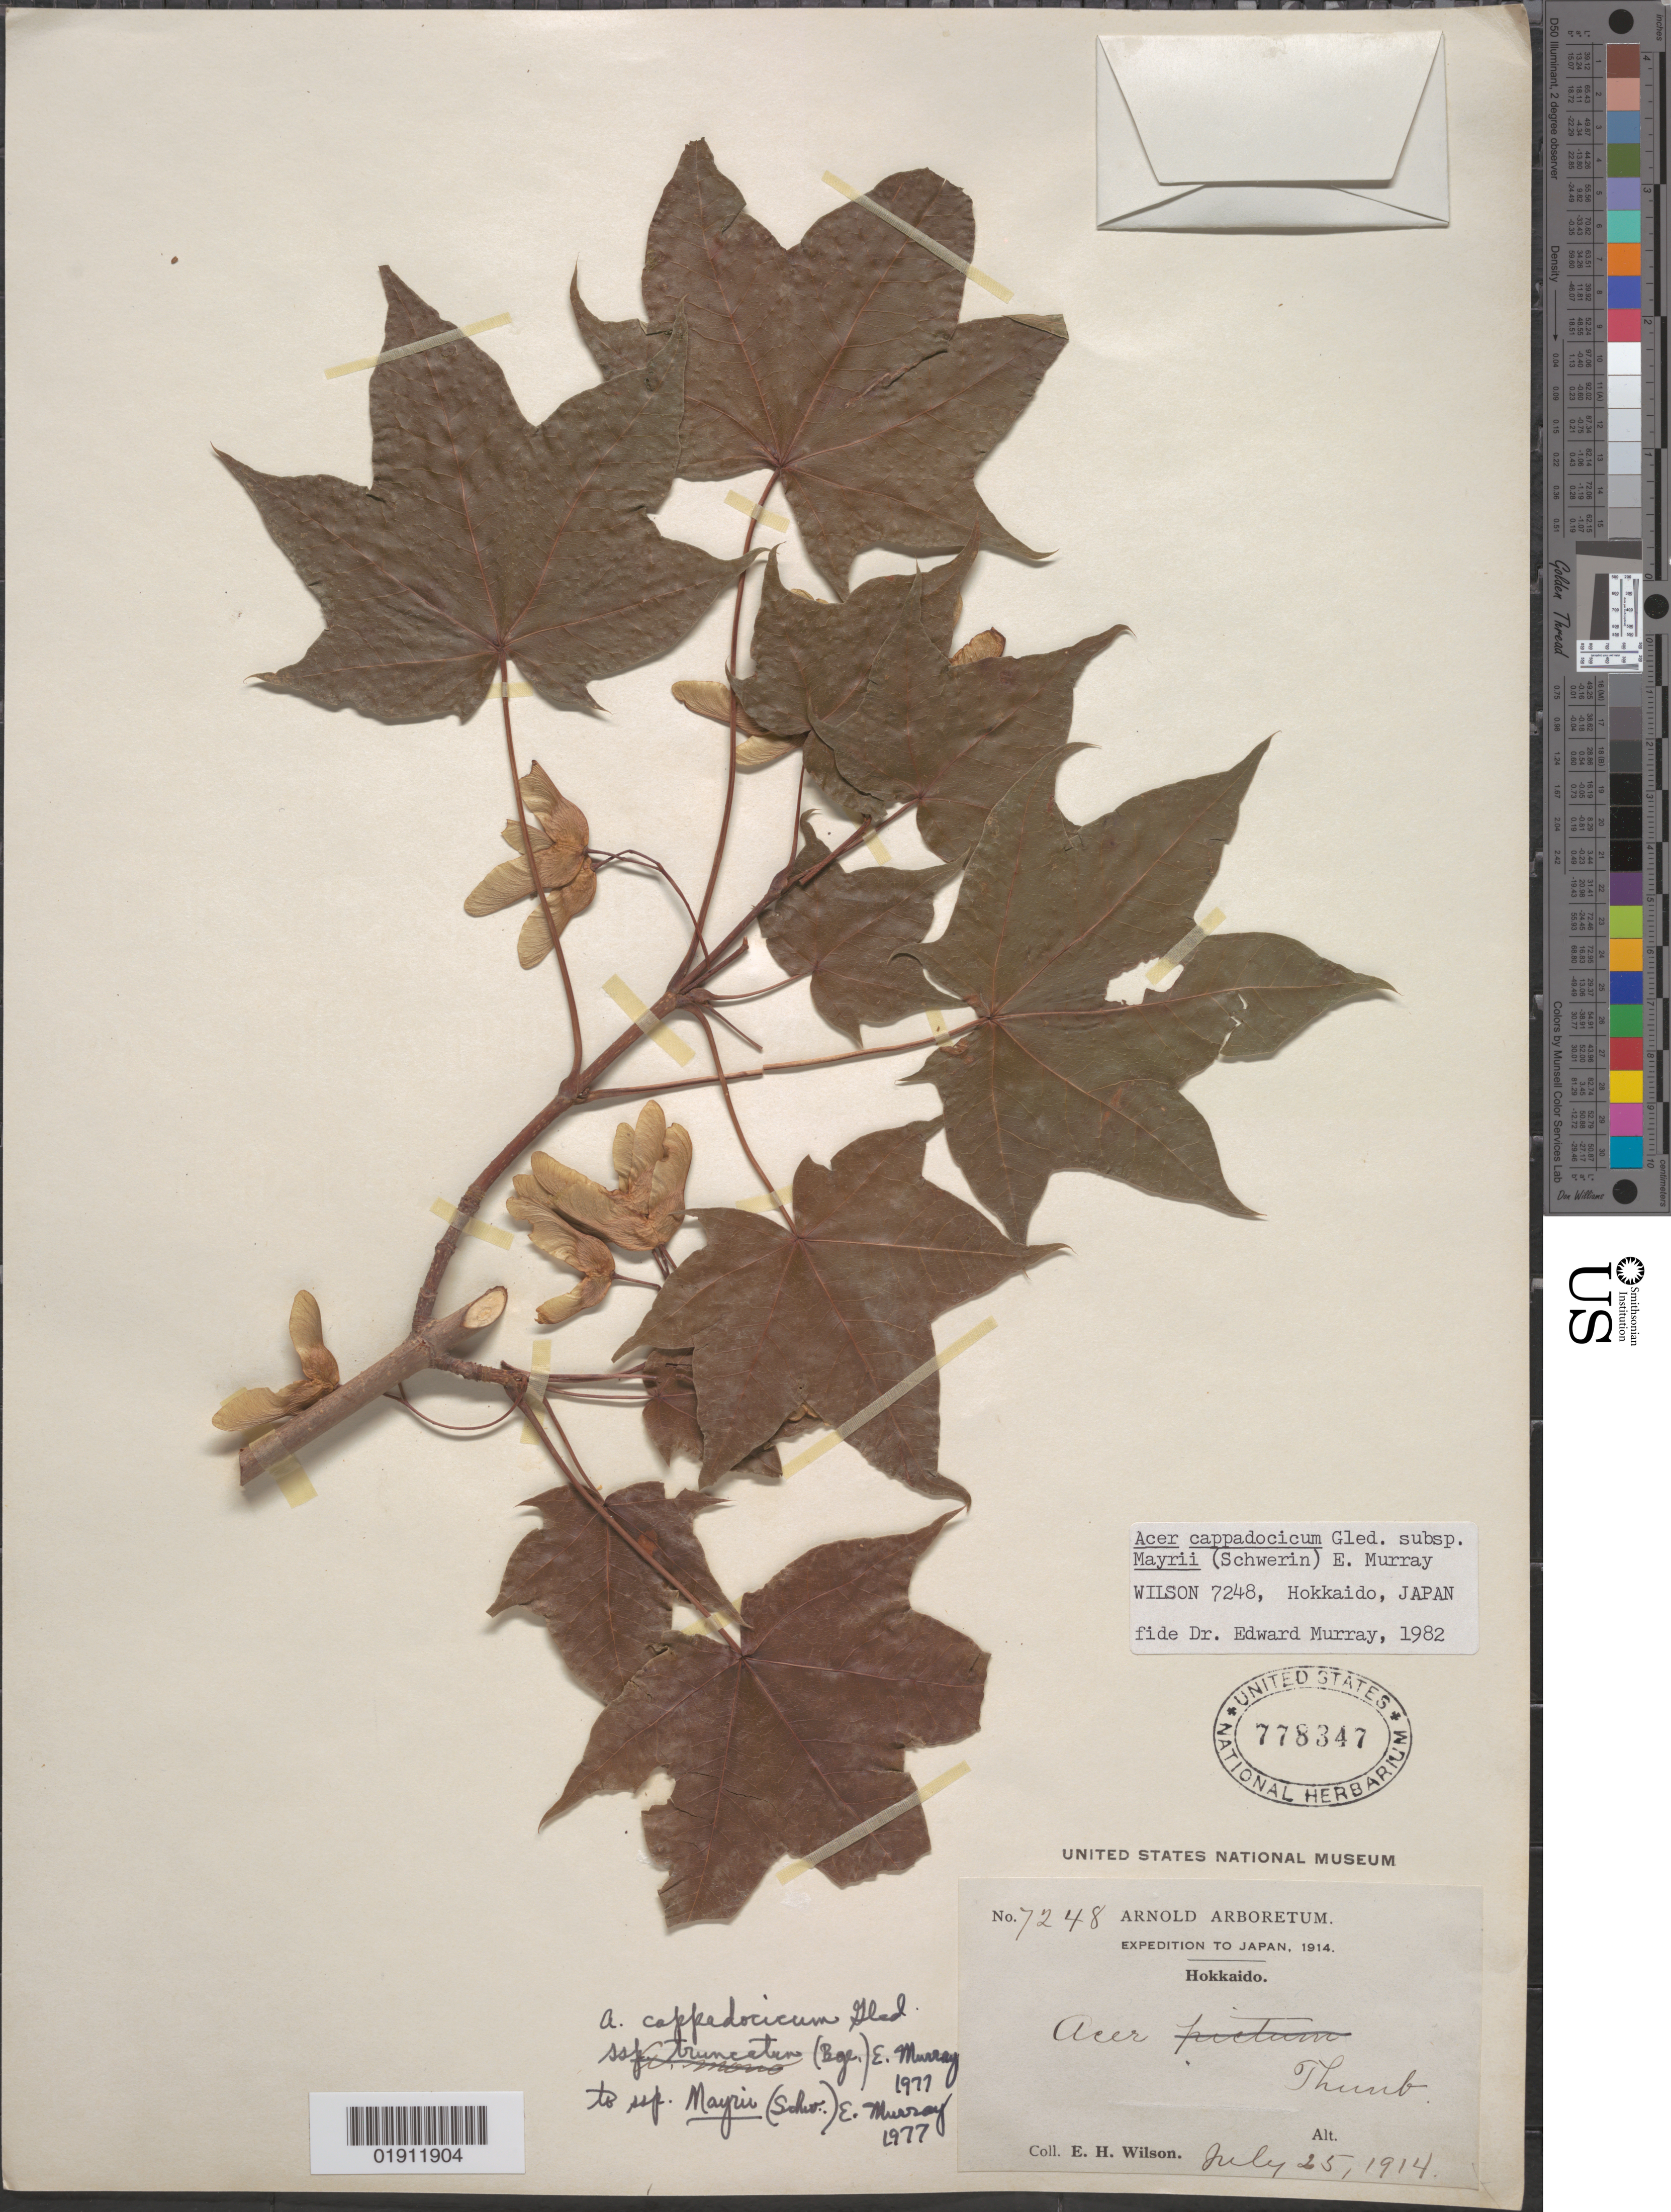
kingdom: Plantae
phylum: Tracheophyta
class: Magnoliopsida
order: Sapindales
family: Sapindaceae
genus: Acer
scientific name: Acer cappadocicum subsp. mayrii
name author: (Schwer.) A.E. Murray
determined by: Murray, Edward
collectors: E. H. Wilson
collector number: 7248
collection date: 1914-07-25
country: Japan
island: Hokkaido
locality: Hokkaido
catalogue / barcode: US 778347